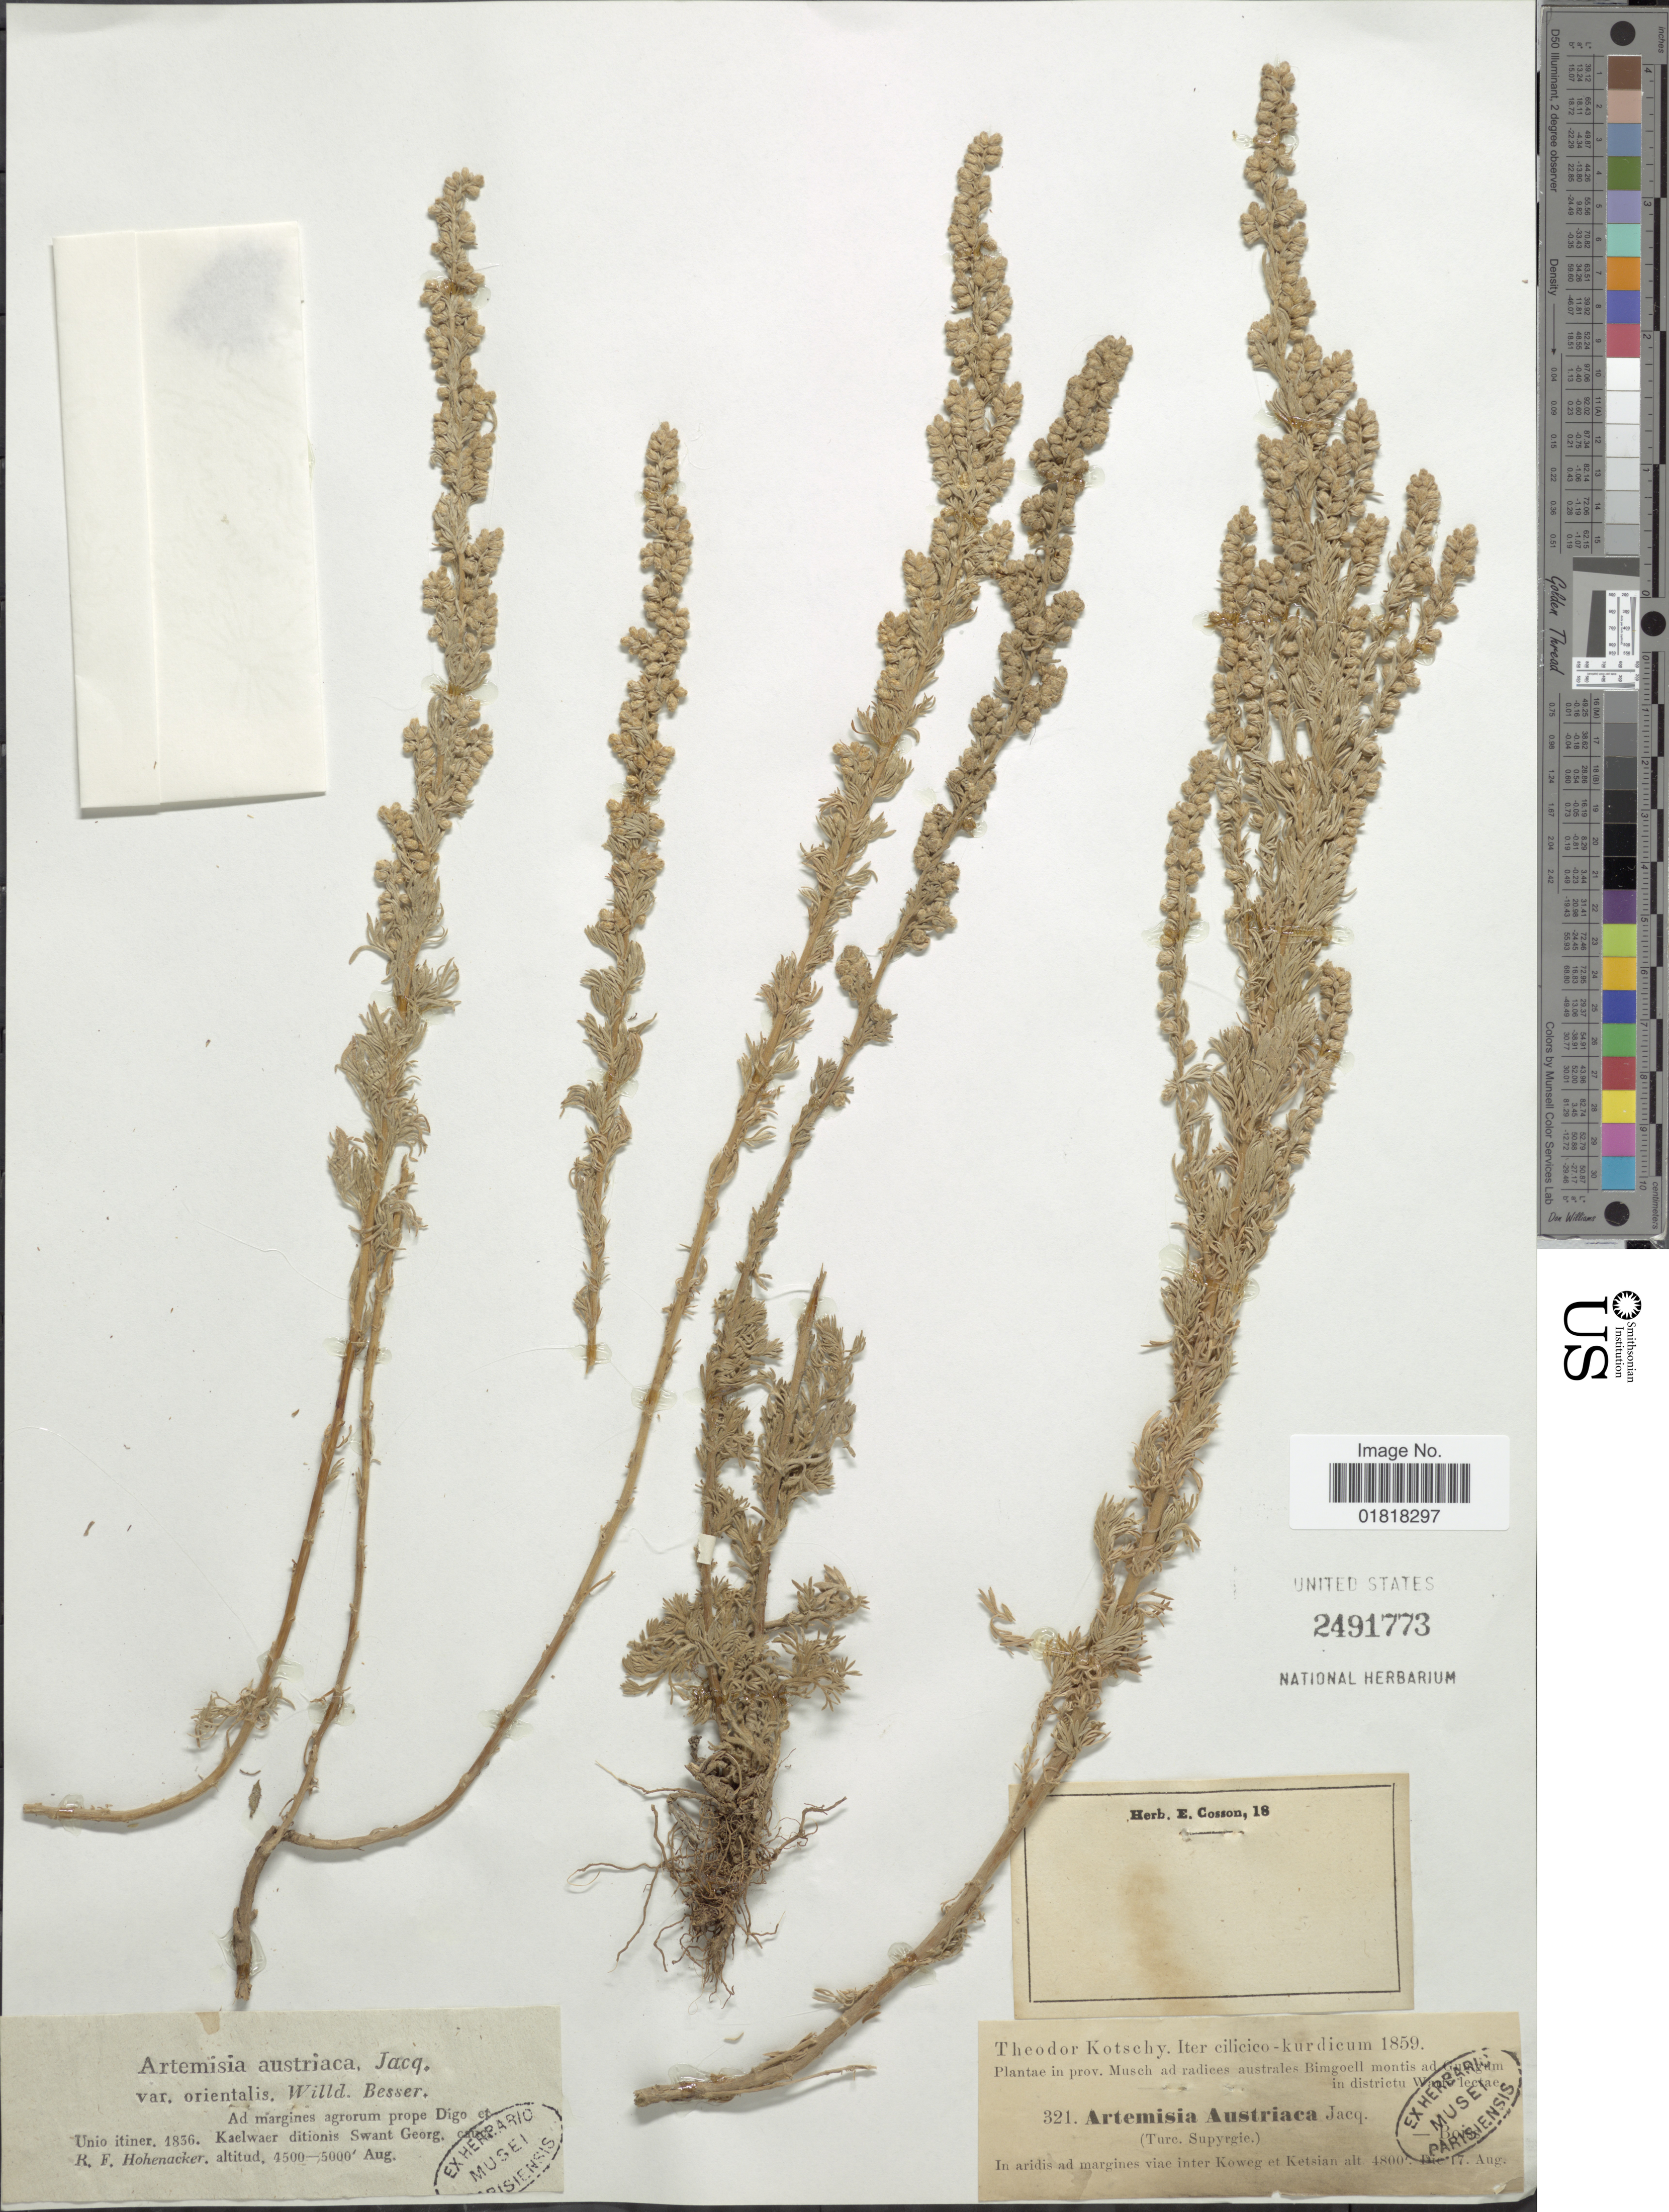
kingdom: Plantae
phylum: Tracheophyta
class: Magnoliopsida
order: Asterales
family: Asteraceae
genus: Artemisia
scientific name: Artemisia austriaca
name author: Jacq.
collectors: K. G. Kotschy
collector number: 321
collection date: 1859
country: Turkey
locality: Cilicico-kurdicum, in prov. Musch ad radices australes Bimgoell montis ad in district, in aridis ad margines viae inter Koweg et Ketsian [interpreted]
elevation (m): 1463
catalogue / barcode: US 2491773